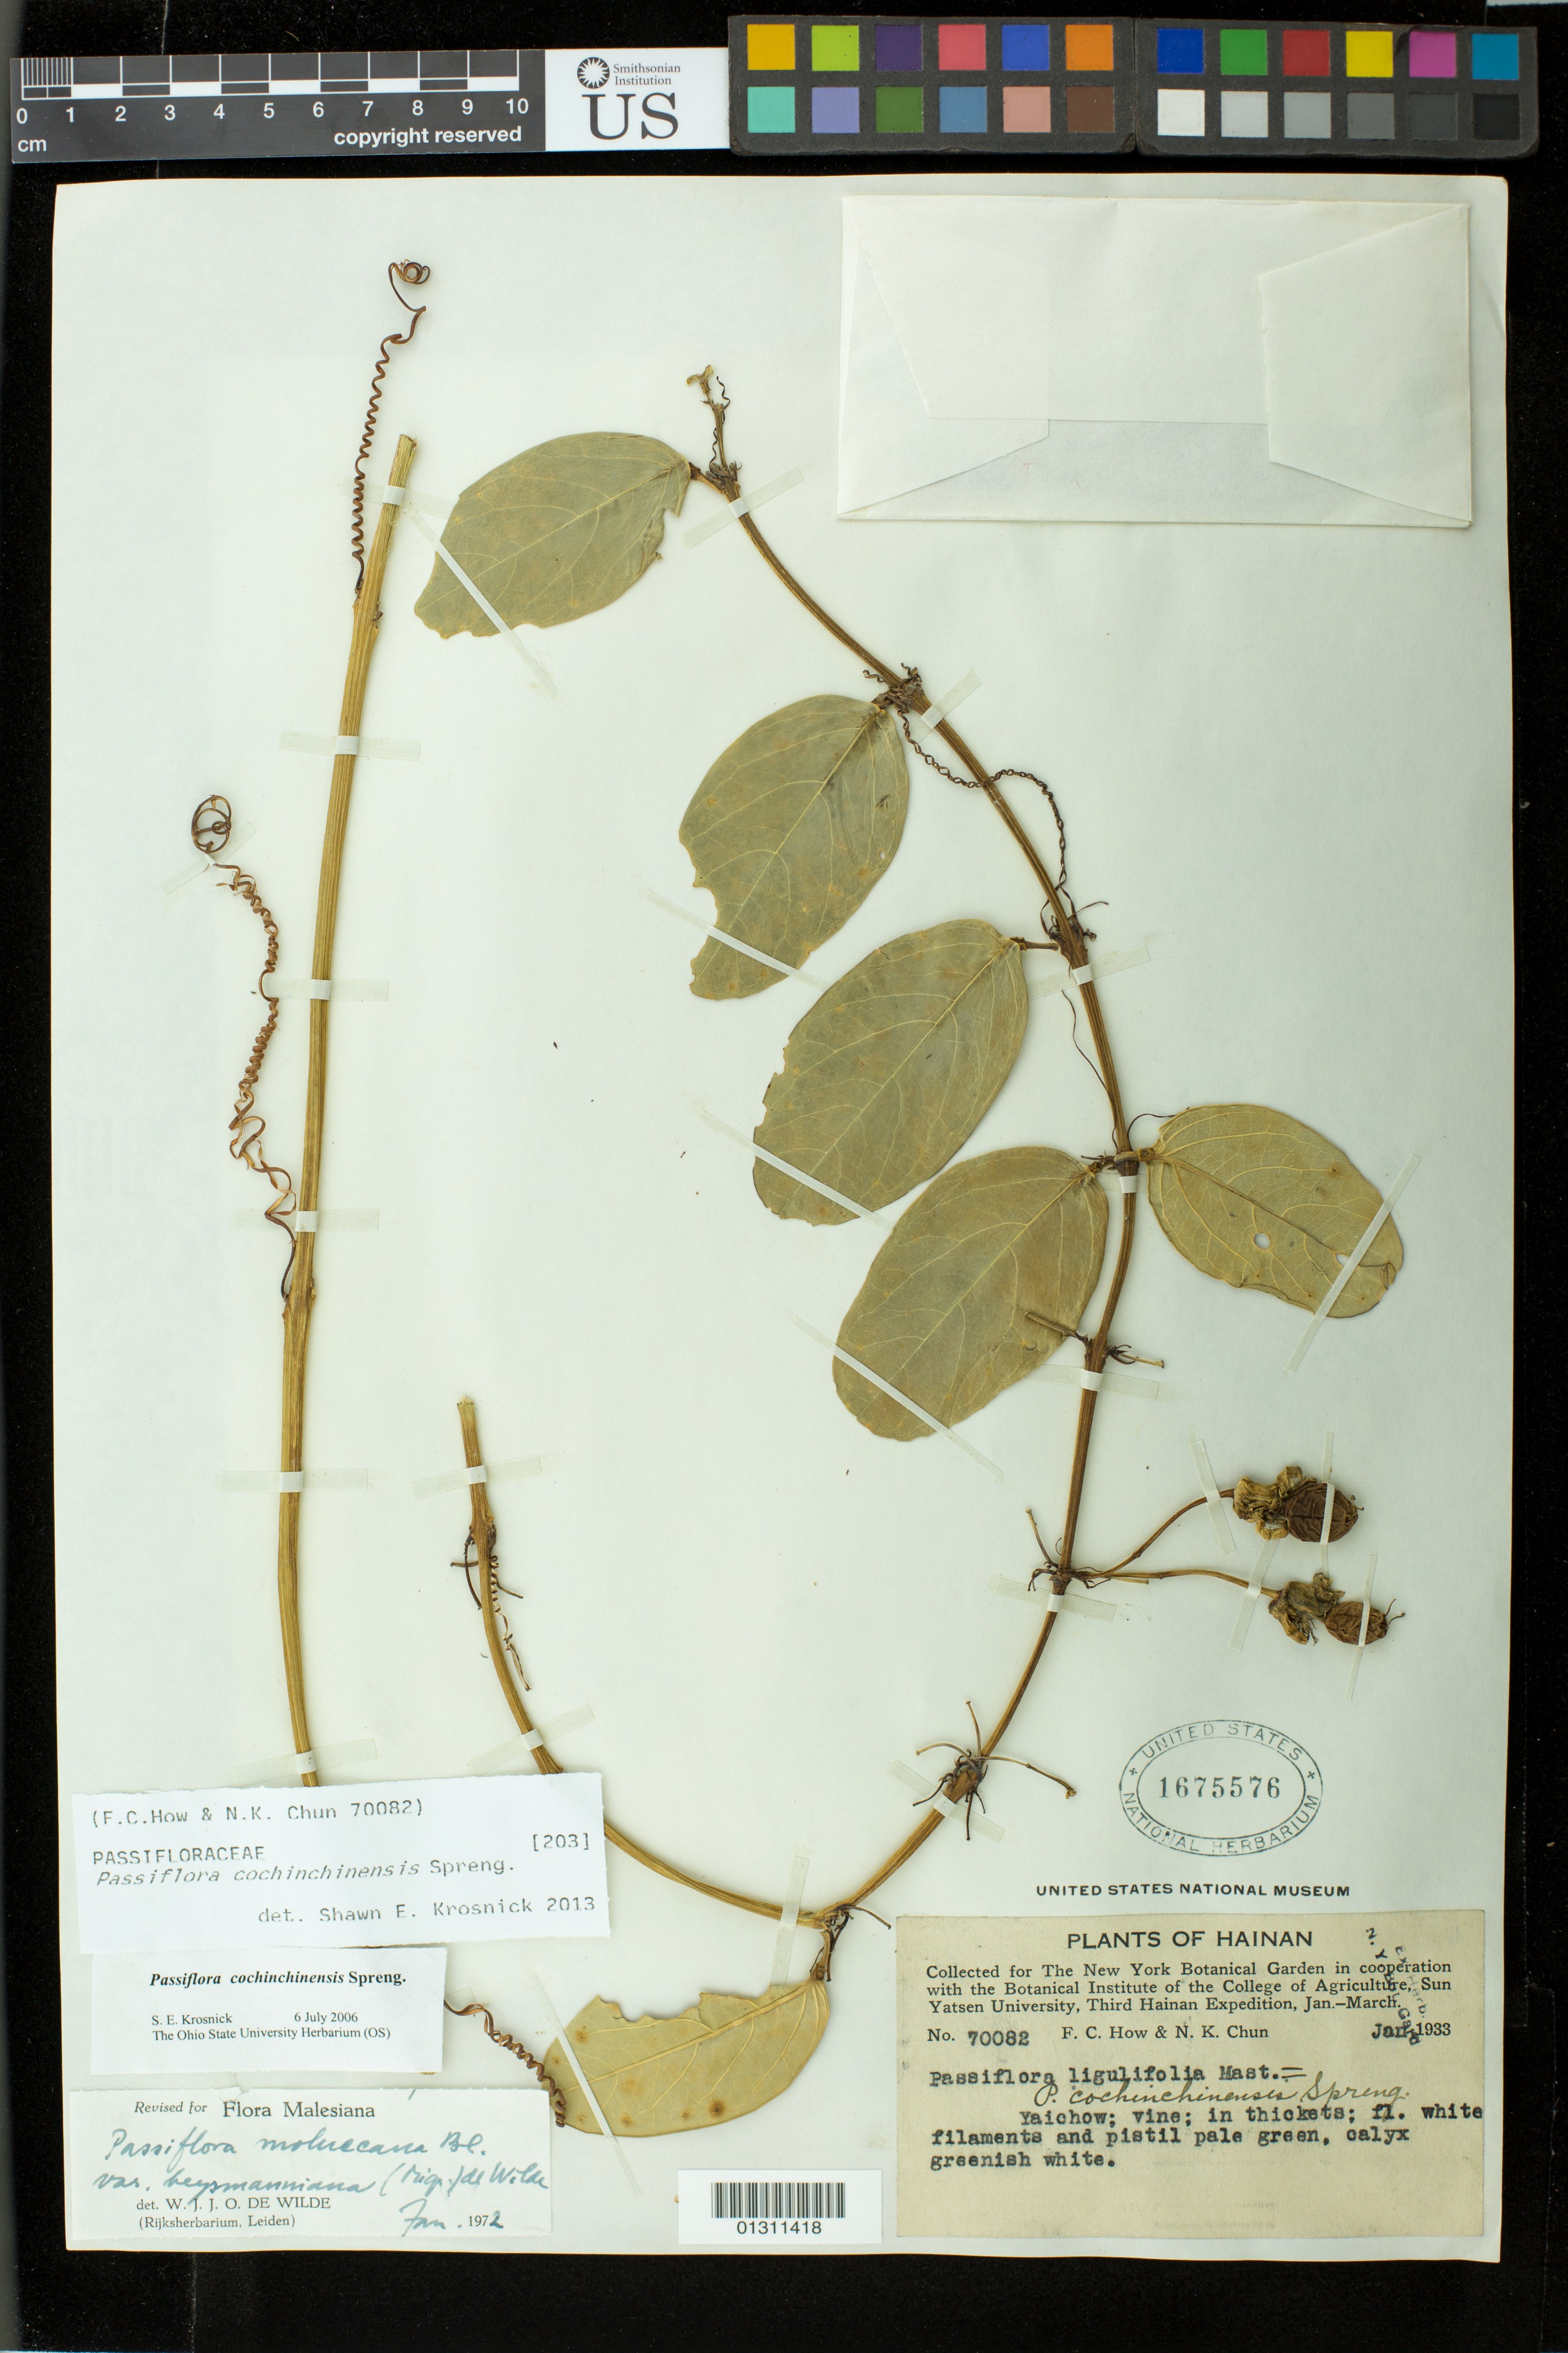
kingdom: Plantae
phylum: Tracheophyta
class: Magnoliopsida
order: Malpighiales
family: Passifloraceae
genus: Passiflora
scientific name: Passiflora cochinchinensis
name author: Spreng.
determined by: Krosnick, S. E., (OS), Ohio State University Herbarium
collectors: F. How & N. K. Chun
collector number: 70082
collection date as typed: Jan 1933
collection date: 1933-01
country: China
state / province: Hainan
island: Hainan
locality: Yaichow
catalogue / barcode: US 1675576